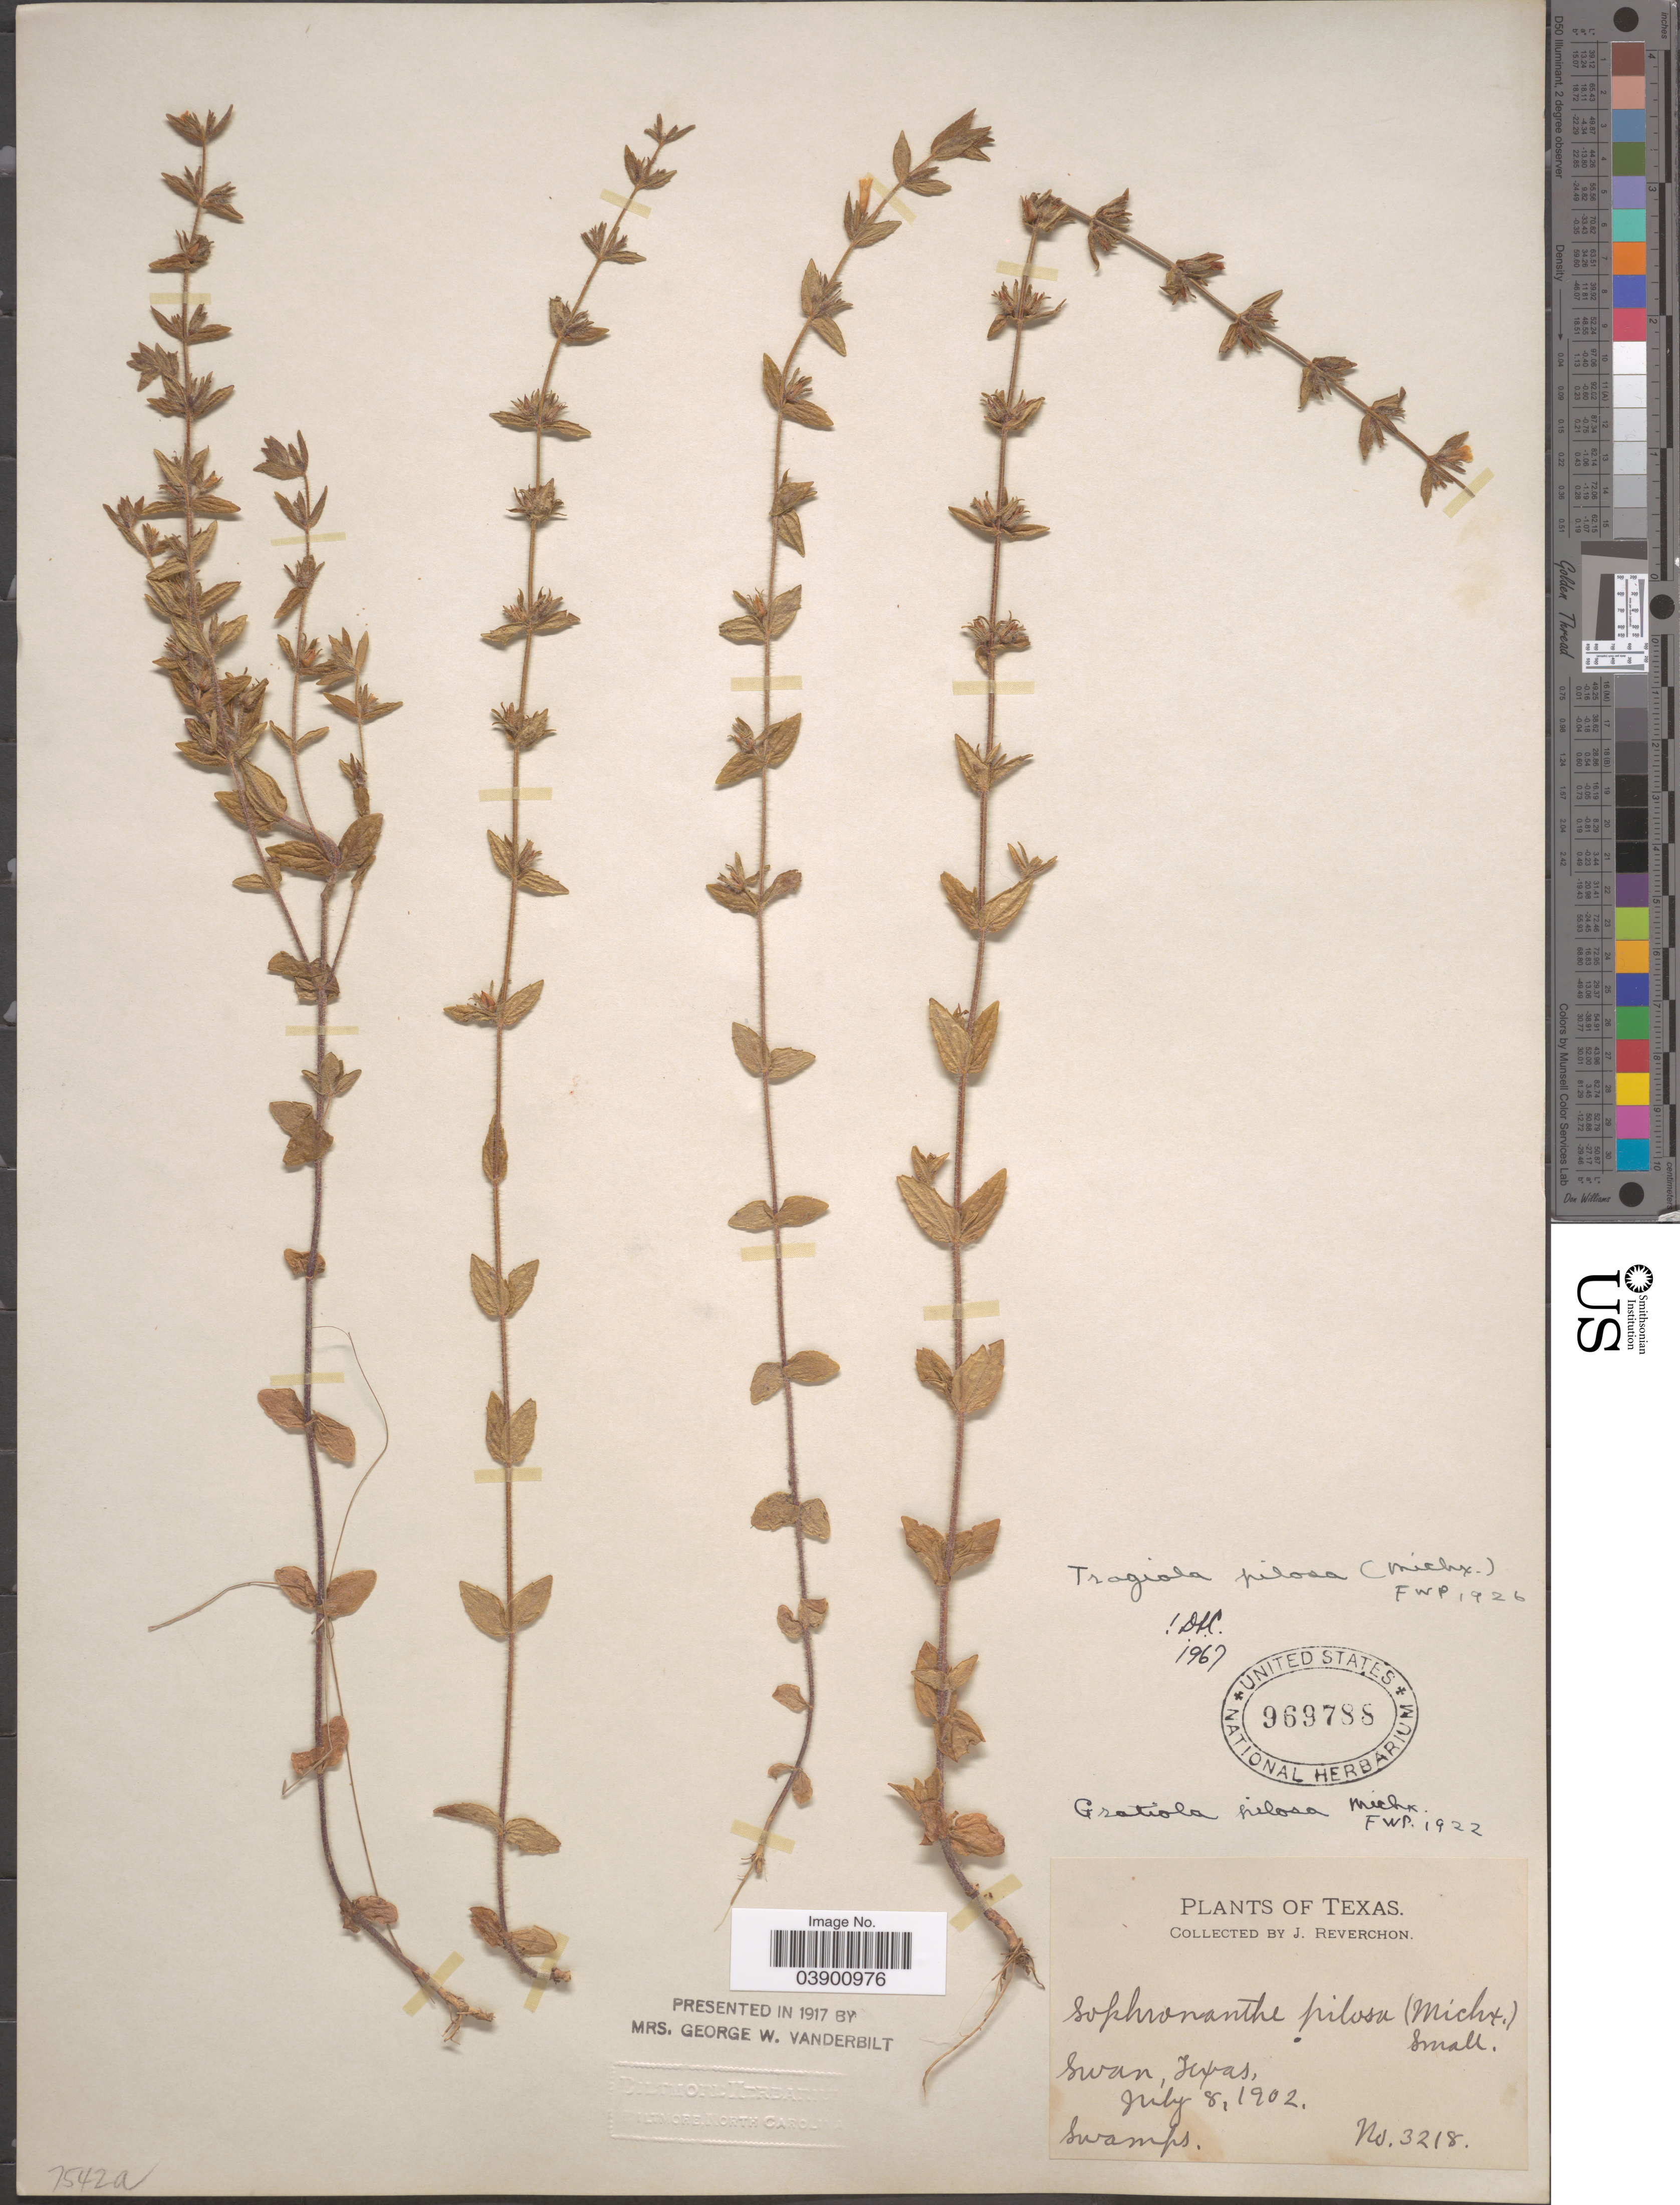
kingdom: Plantae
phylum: Tracheophyta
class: Magnoliopsida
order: Lamiales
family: Plantaginaceae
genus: Gratiola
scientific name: Gratiola pilosa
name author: Michx.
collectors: J. Reverchon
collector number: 3218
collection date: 1902-07-08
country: United States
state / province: Texas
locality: Swan.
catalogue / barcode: US 969788